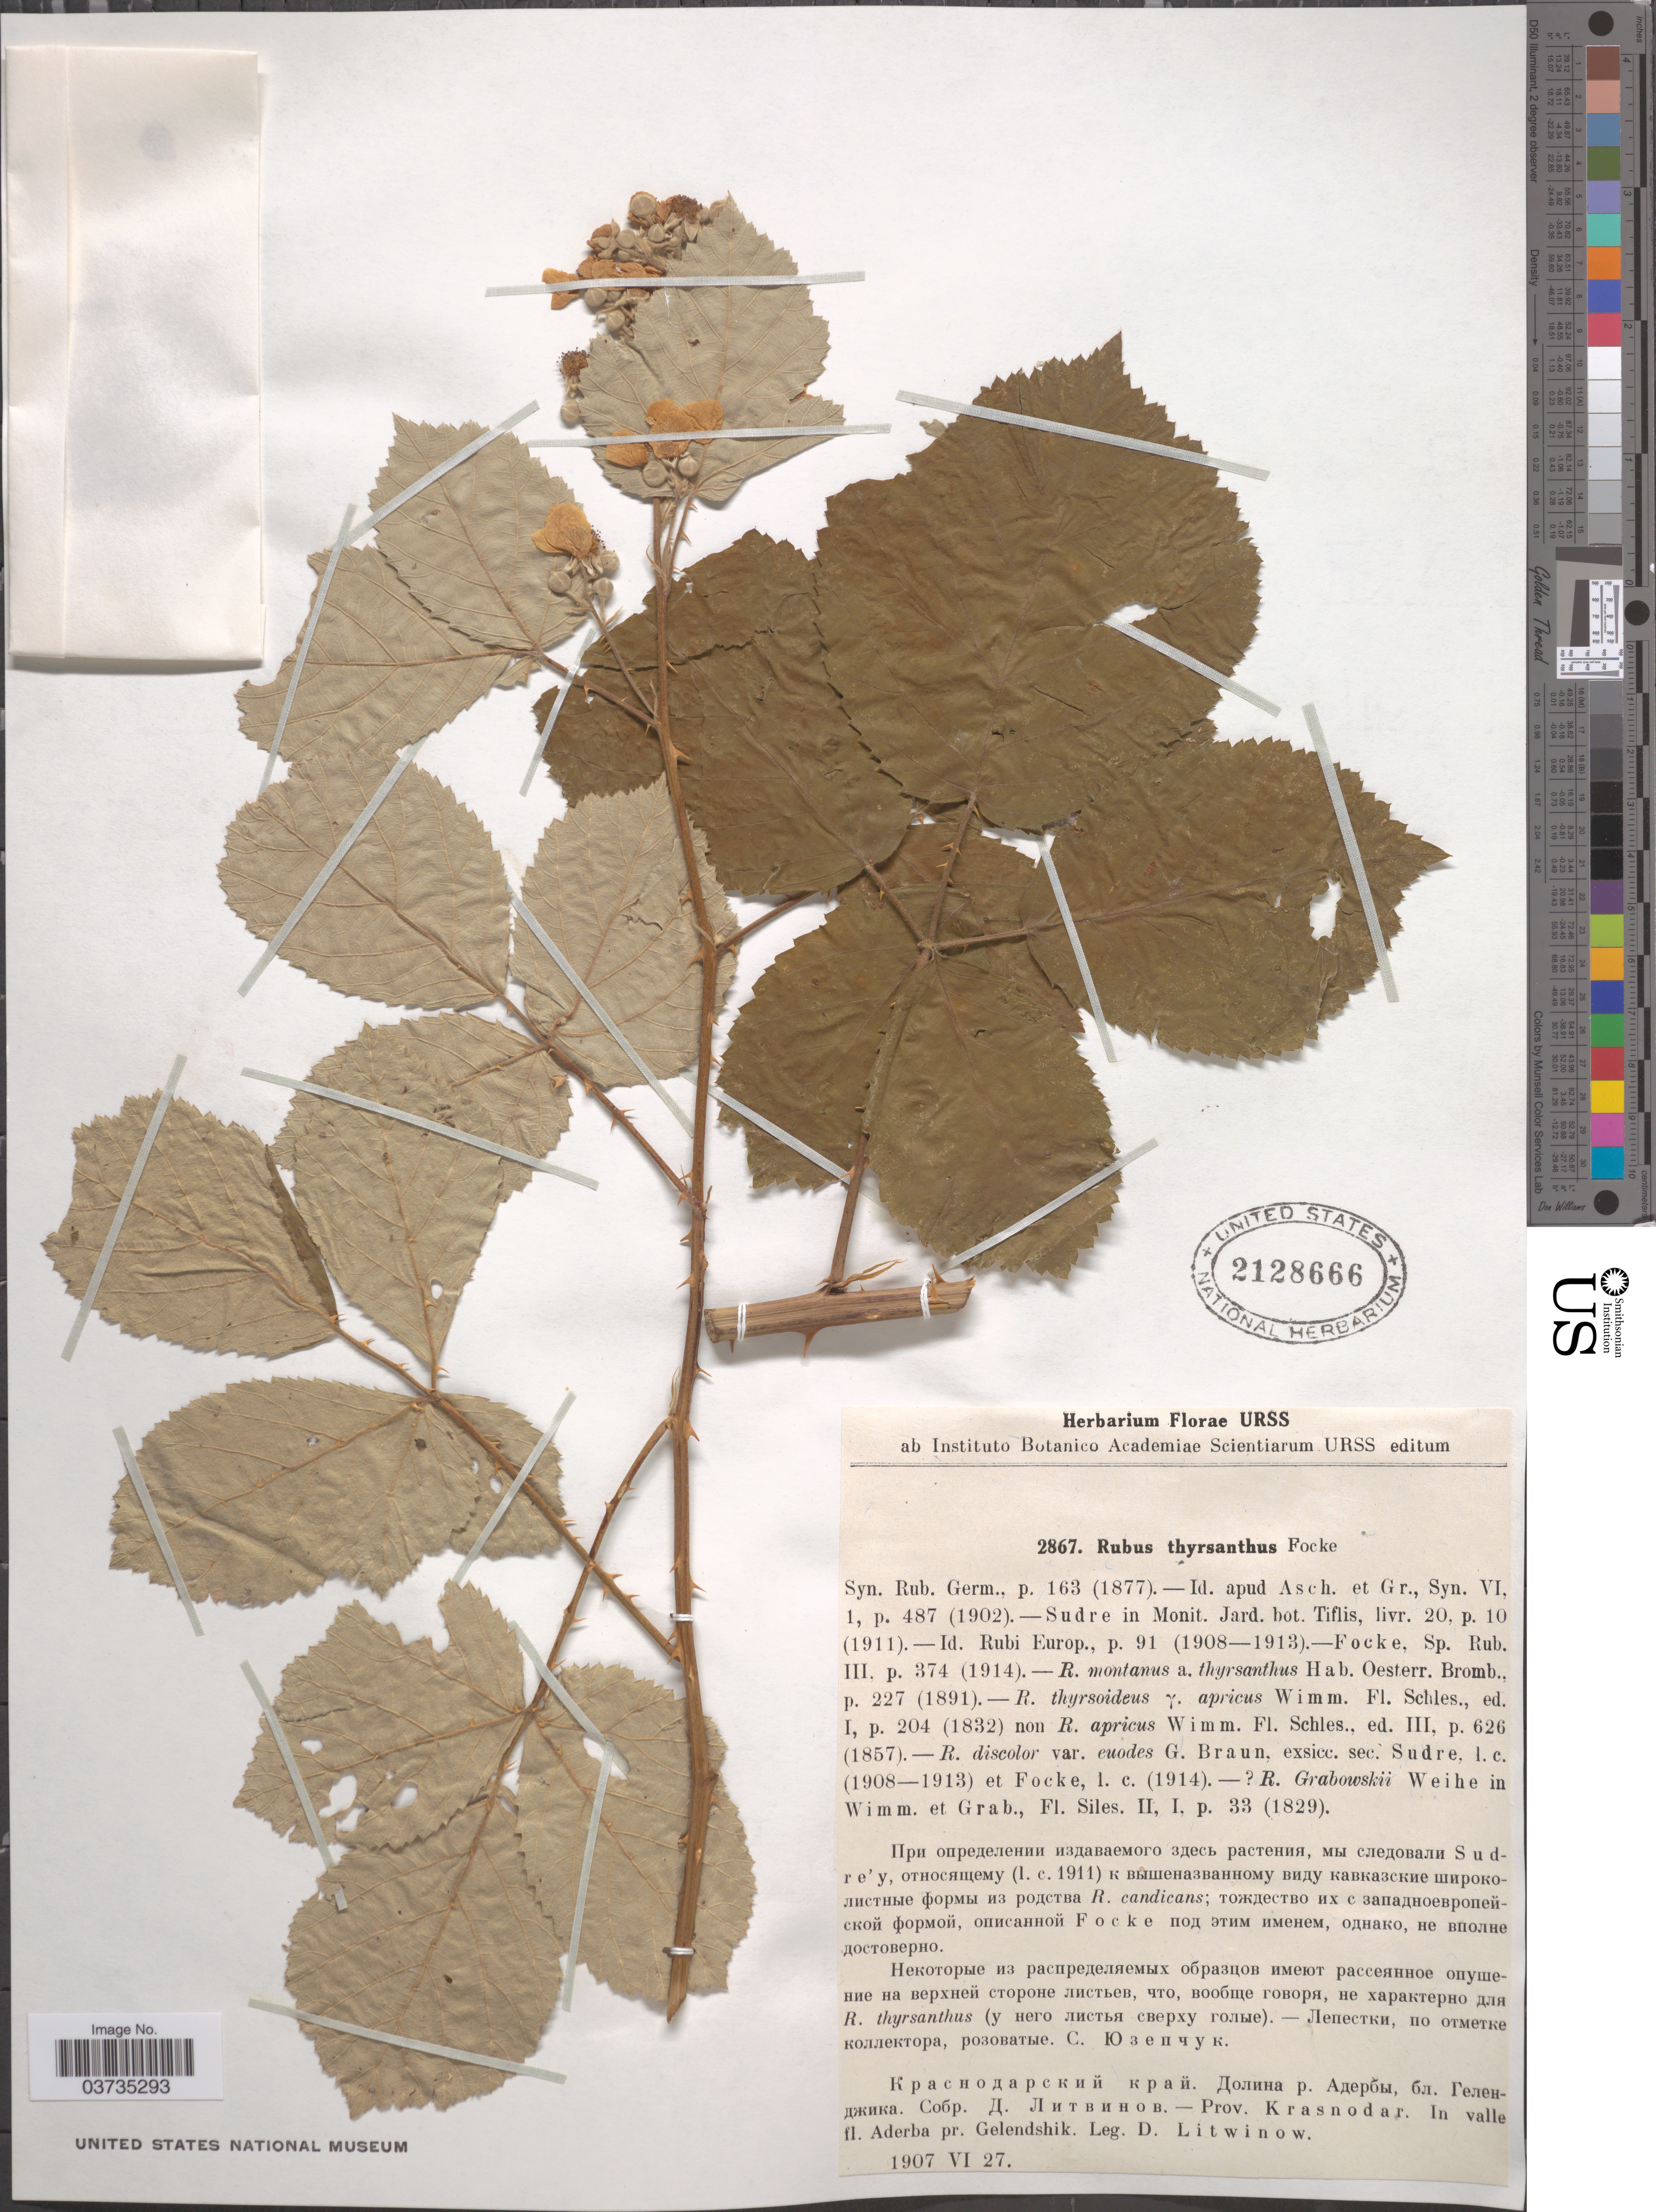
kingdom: Plantae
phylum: Tracheophyta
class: Magnoliopsida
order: Rosales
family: Rosaceae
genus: Rubus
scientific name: Rubus thyrsanthus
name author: Focke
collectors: D. Litwinow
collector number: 2867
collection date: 1907-06-27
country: Russian Federation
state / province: Krasnodar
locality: In valle fl. Aderba pr. Gelendshik.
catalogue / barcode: US 2128666